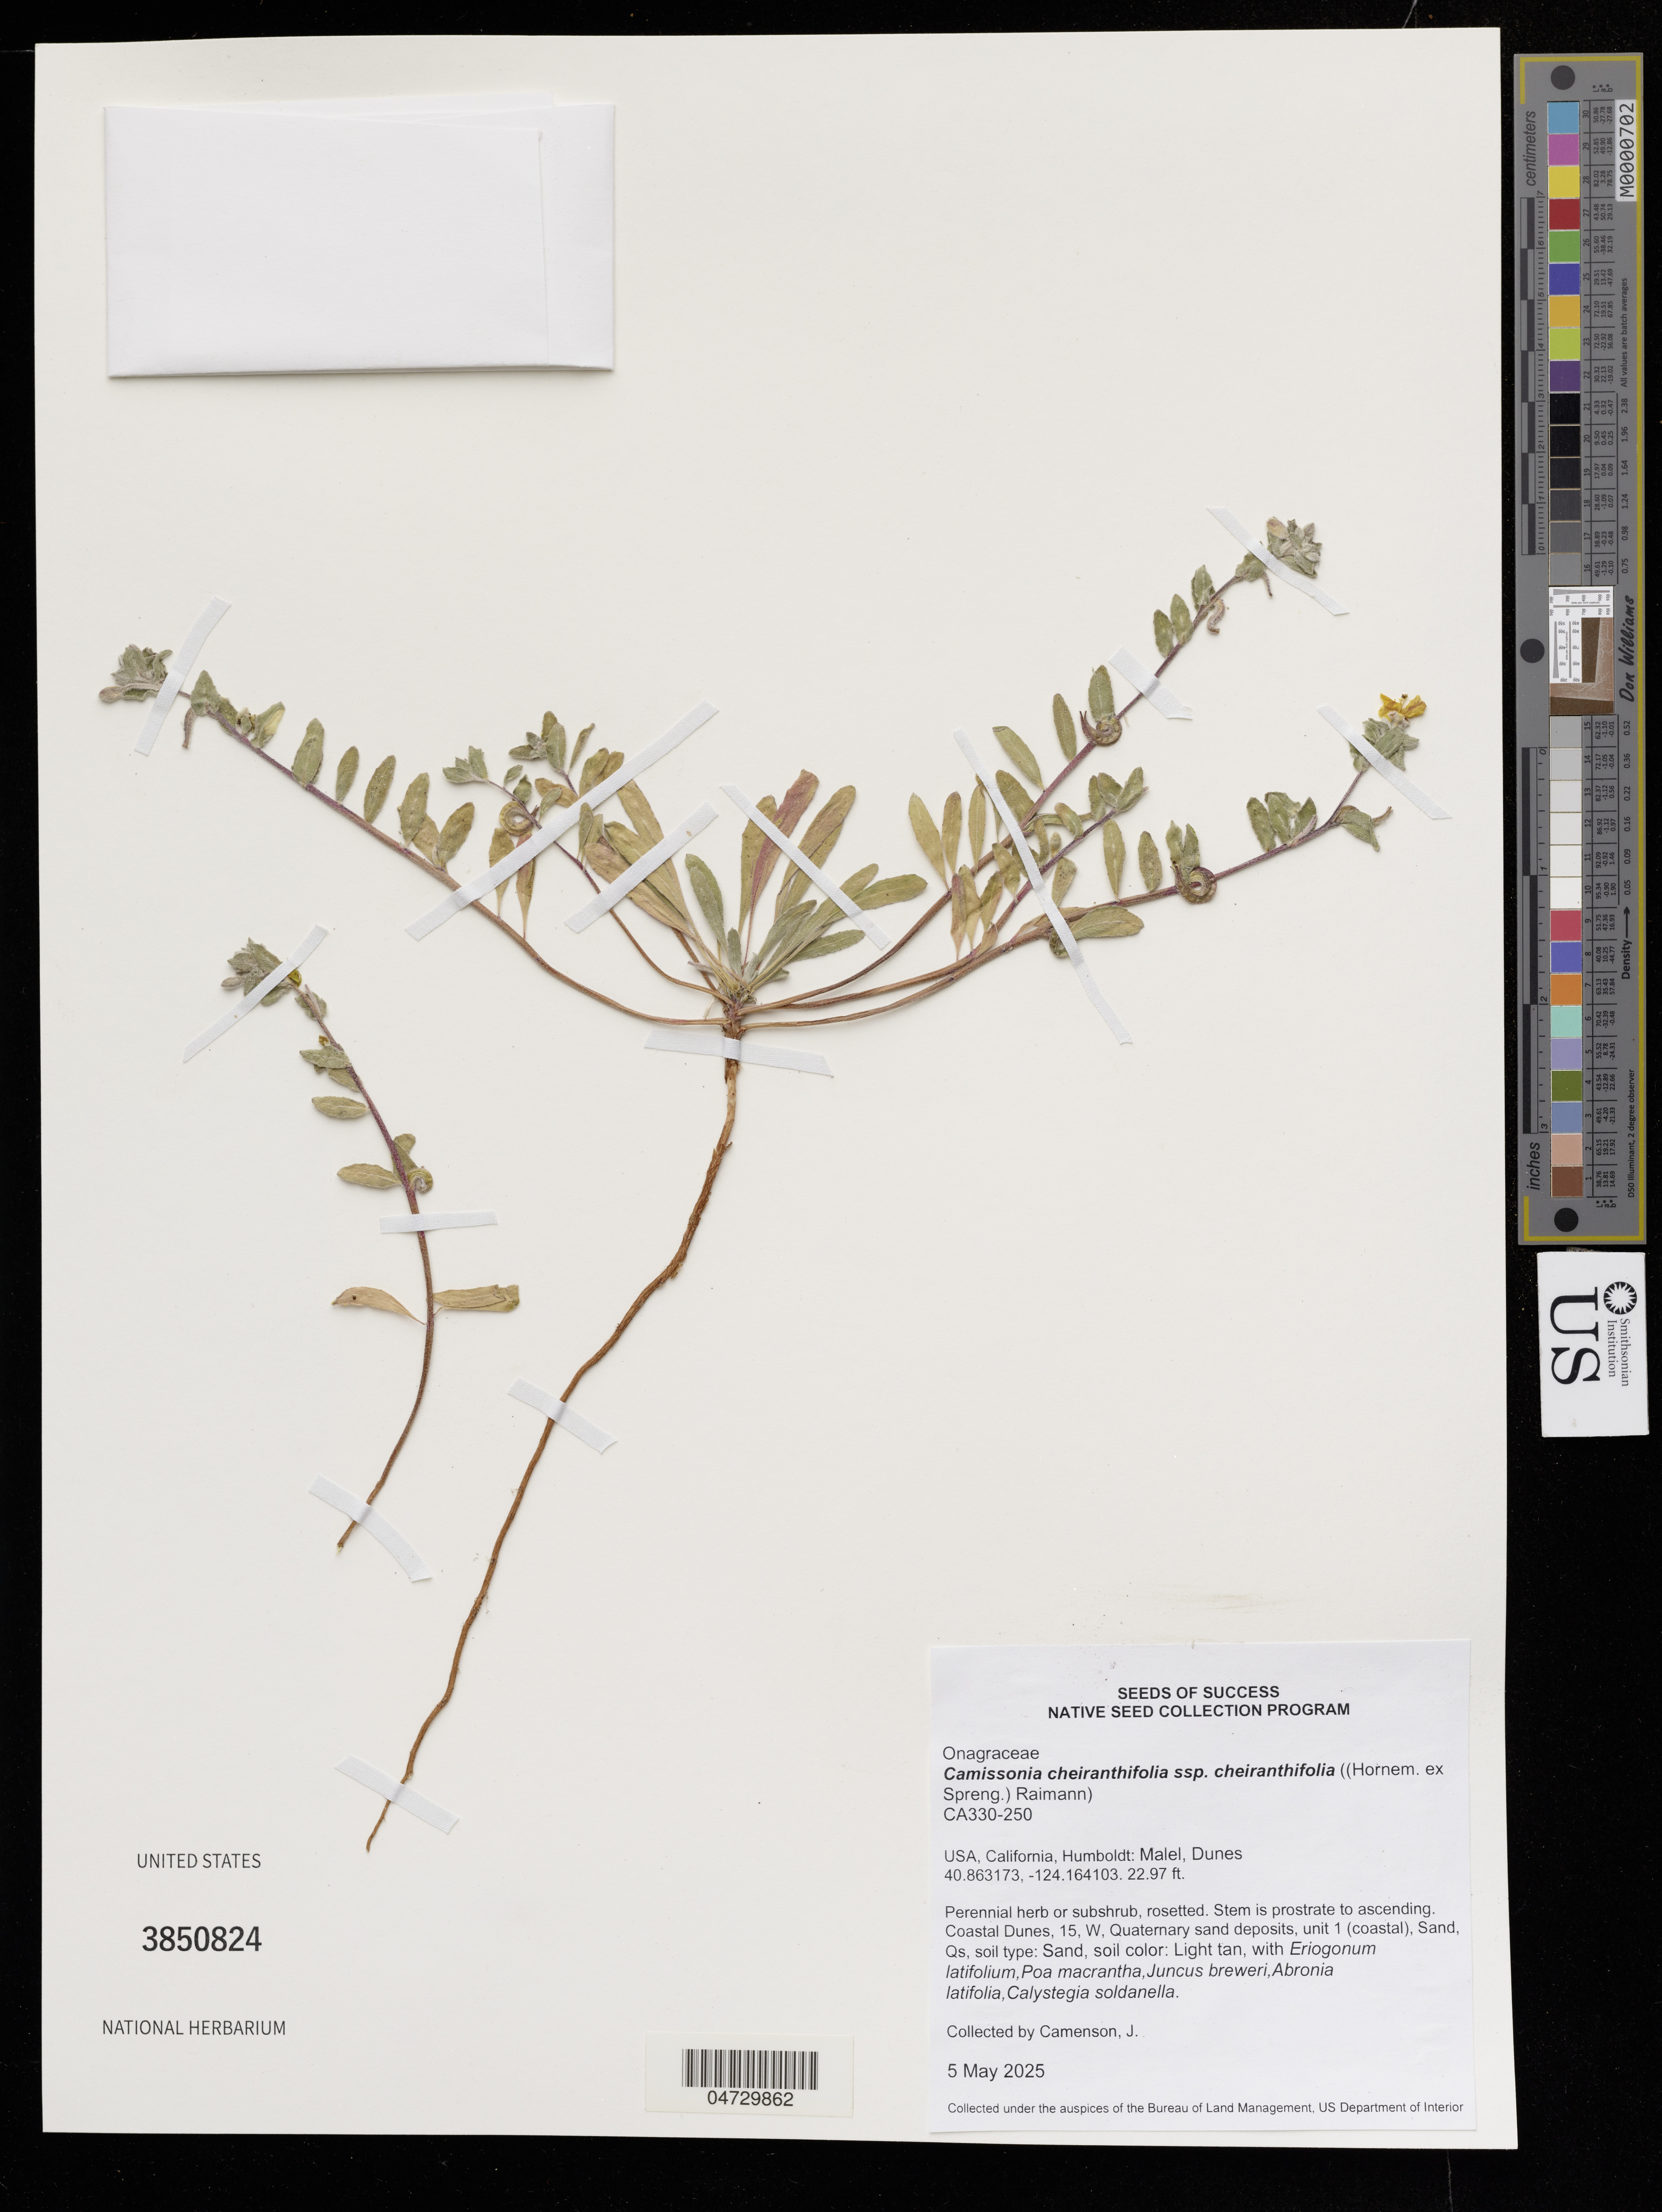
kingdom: Plantae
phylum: Tracheophyta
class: Magnoliopsida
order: Myrtales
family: Onagraceae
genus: Camissonia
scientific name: Camissonia cheiranthifolia subsp. cheiranthifolia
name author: (Hornem. ex Spreng.) Raim.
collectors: J. Camenson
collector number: CA330-250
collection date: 2025-05-05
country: United States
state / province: California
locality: Humbolt; Malel, Dunes.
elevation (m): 700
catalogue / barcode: US 3850824